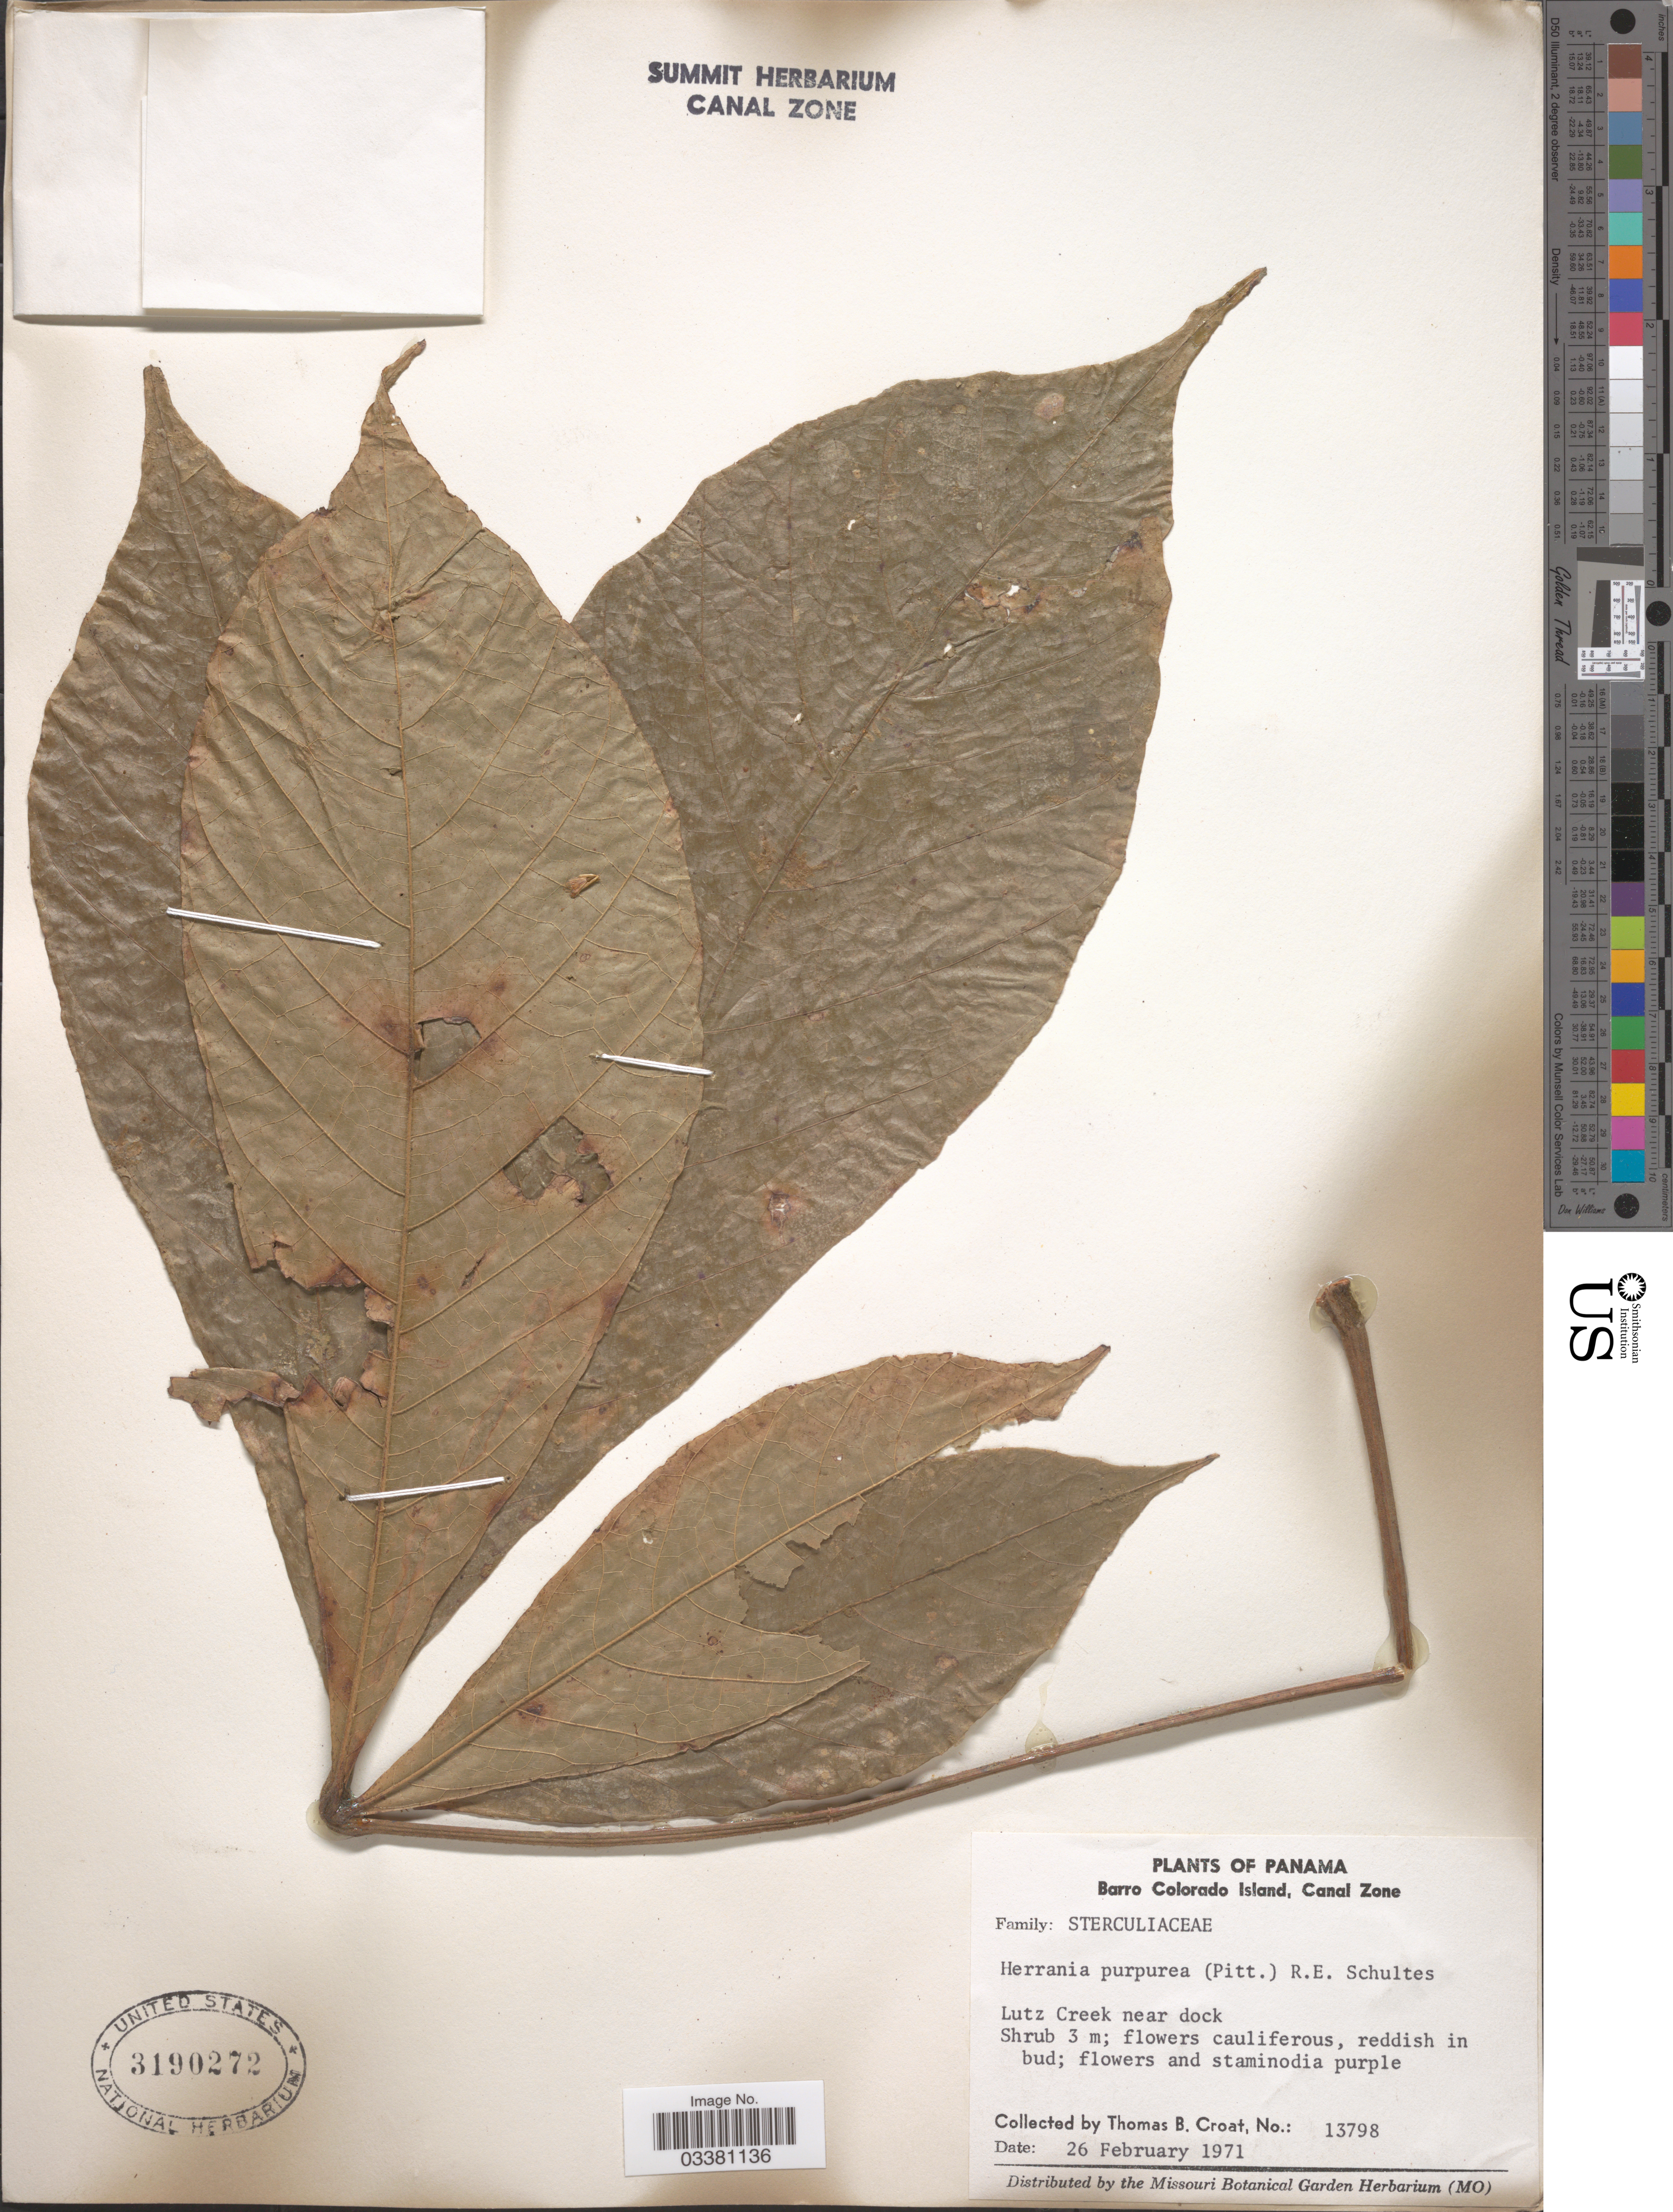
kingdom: Plantae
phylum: Tracheophyta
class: Magnoliopsida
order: Malvales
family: Malvaceae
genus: Theobroma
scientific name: Theobroma purpureum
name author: Pittier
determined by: Dorr, L. J., (BOT), Smithsonian Institution - National Museum of Natural History (UNITED STATES)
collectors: T. B. Croat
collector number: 13798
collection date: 1971-02-26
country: Panama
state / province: Panamá Oeste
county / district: Canal Zone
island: Barro Colorado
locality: Barro Colorado Island, Canal Zone. Lutz Creek near dock.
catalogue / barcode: US 3190272